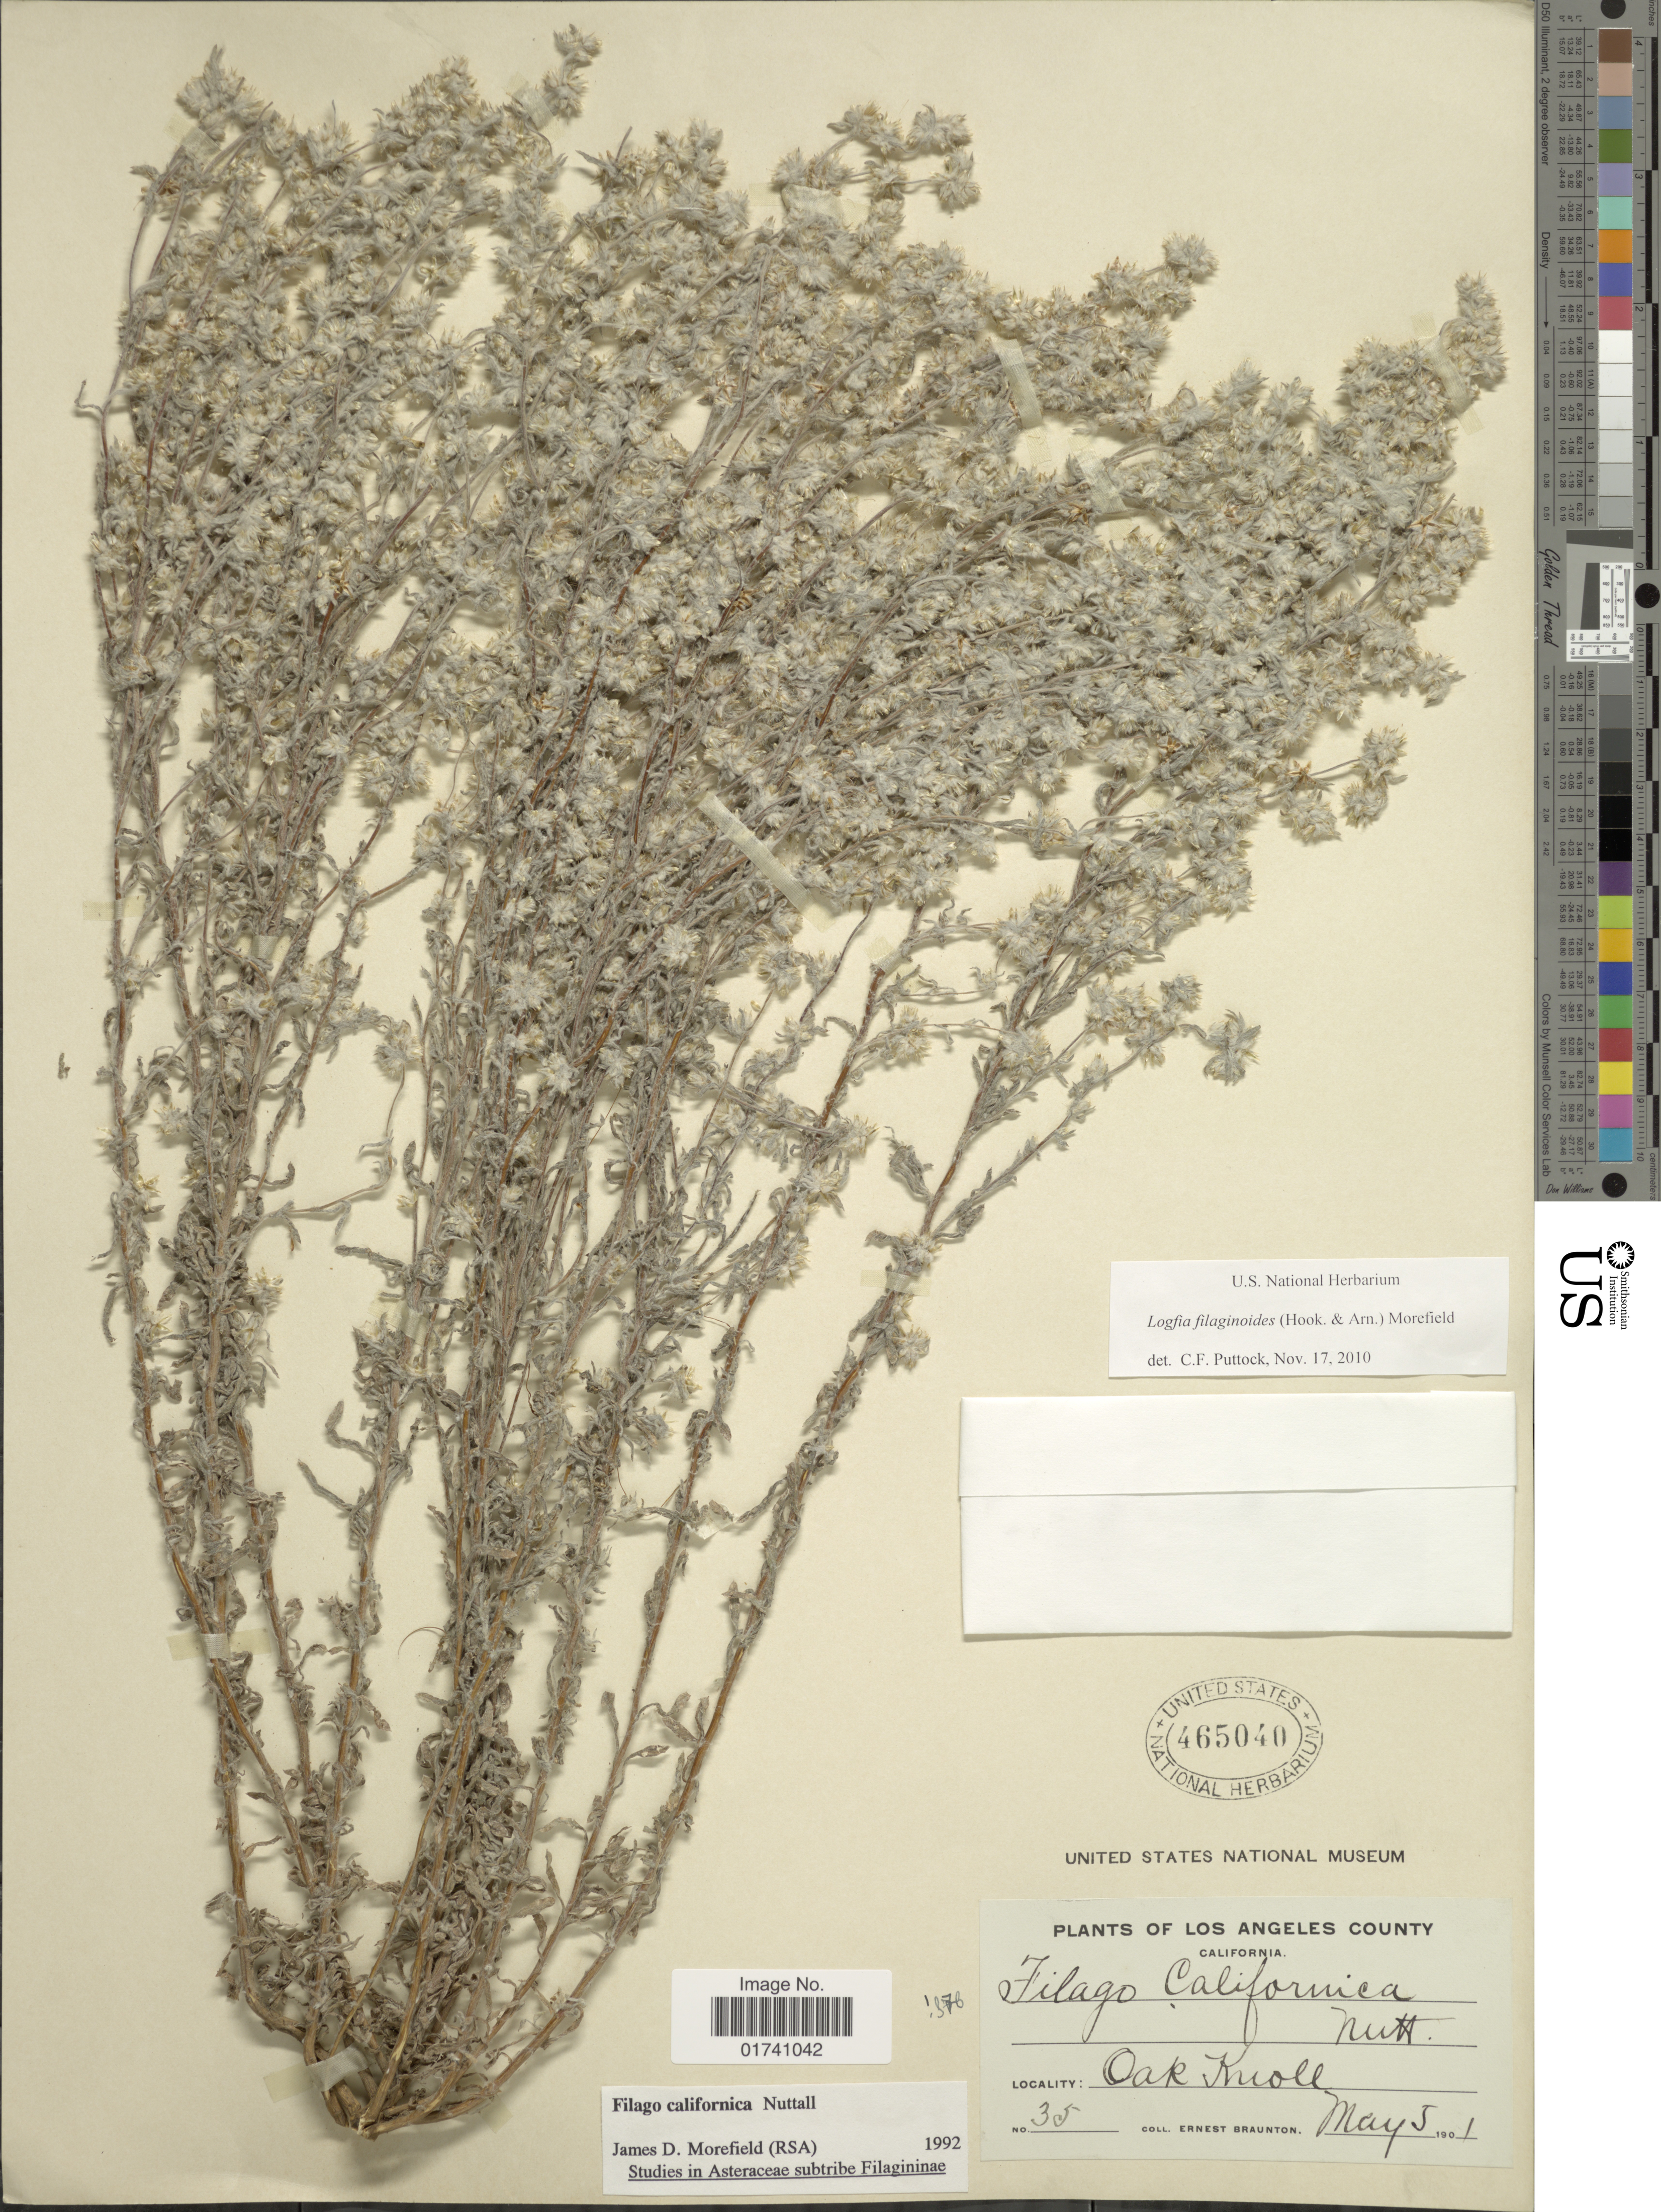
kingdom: Plantae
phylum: Tracheophyta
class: Magnoliopsida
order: Asterales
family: Asteraceae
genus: Logfia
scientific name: Logfia filaginoides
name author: (Hook. & Arn.) Morefield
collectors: E. Braunton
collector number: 35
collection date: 1901-05-05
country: United States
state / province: California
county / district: Los Angeles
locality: Los Angeles County. Oak Knoll.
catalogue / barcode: US 465040